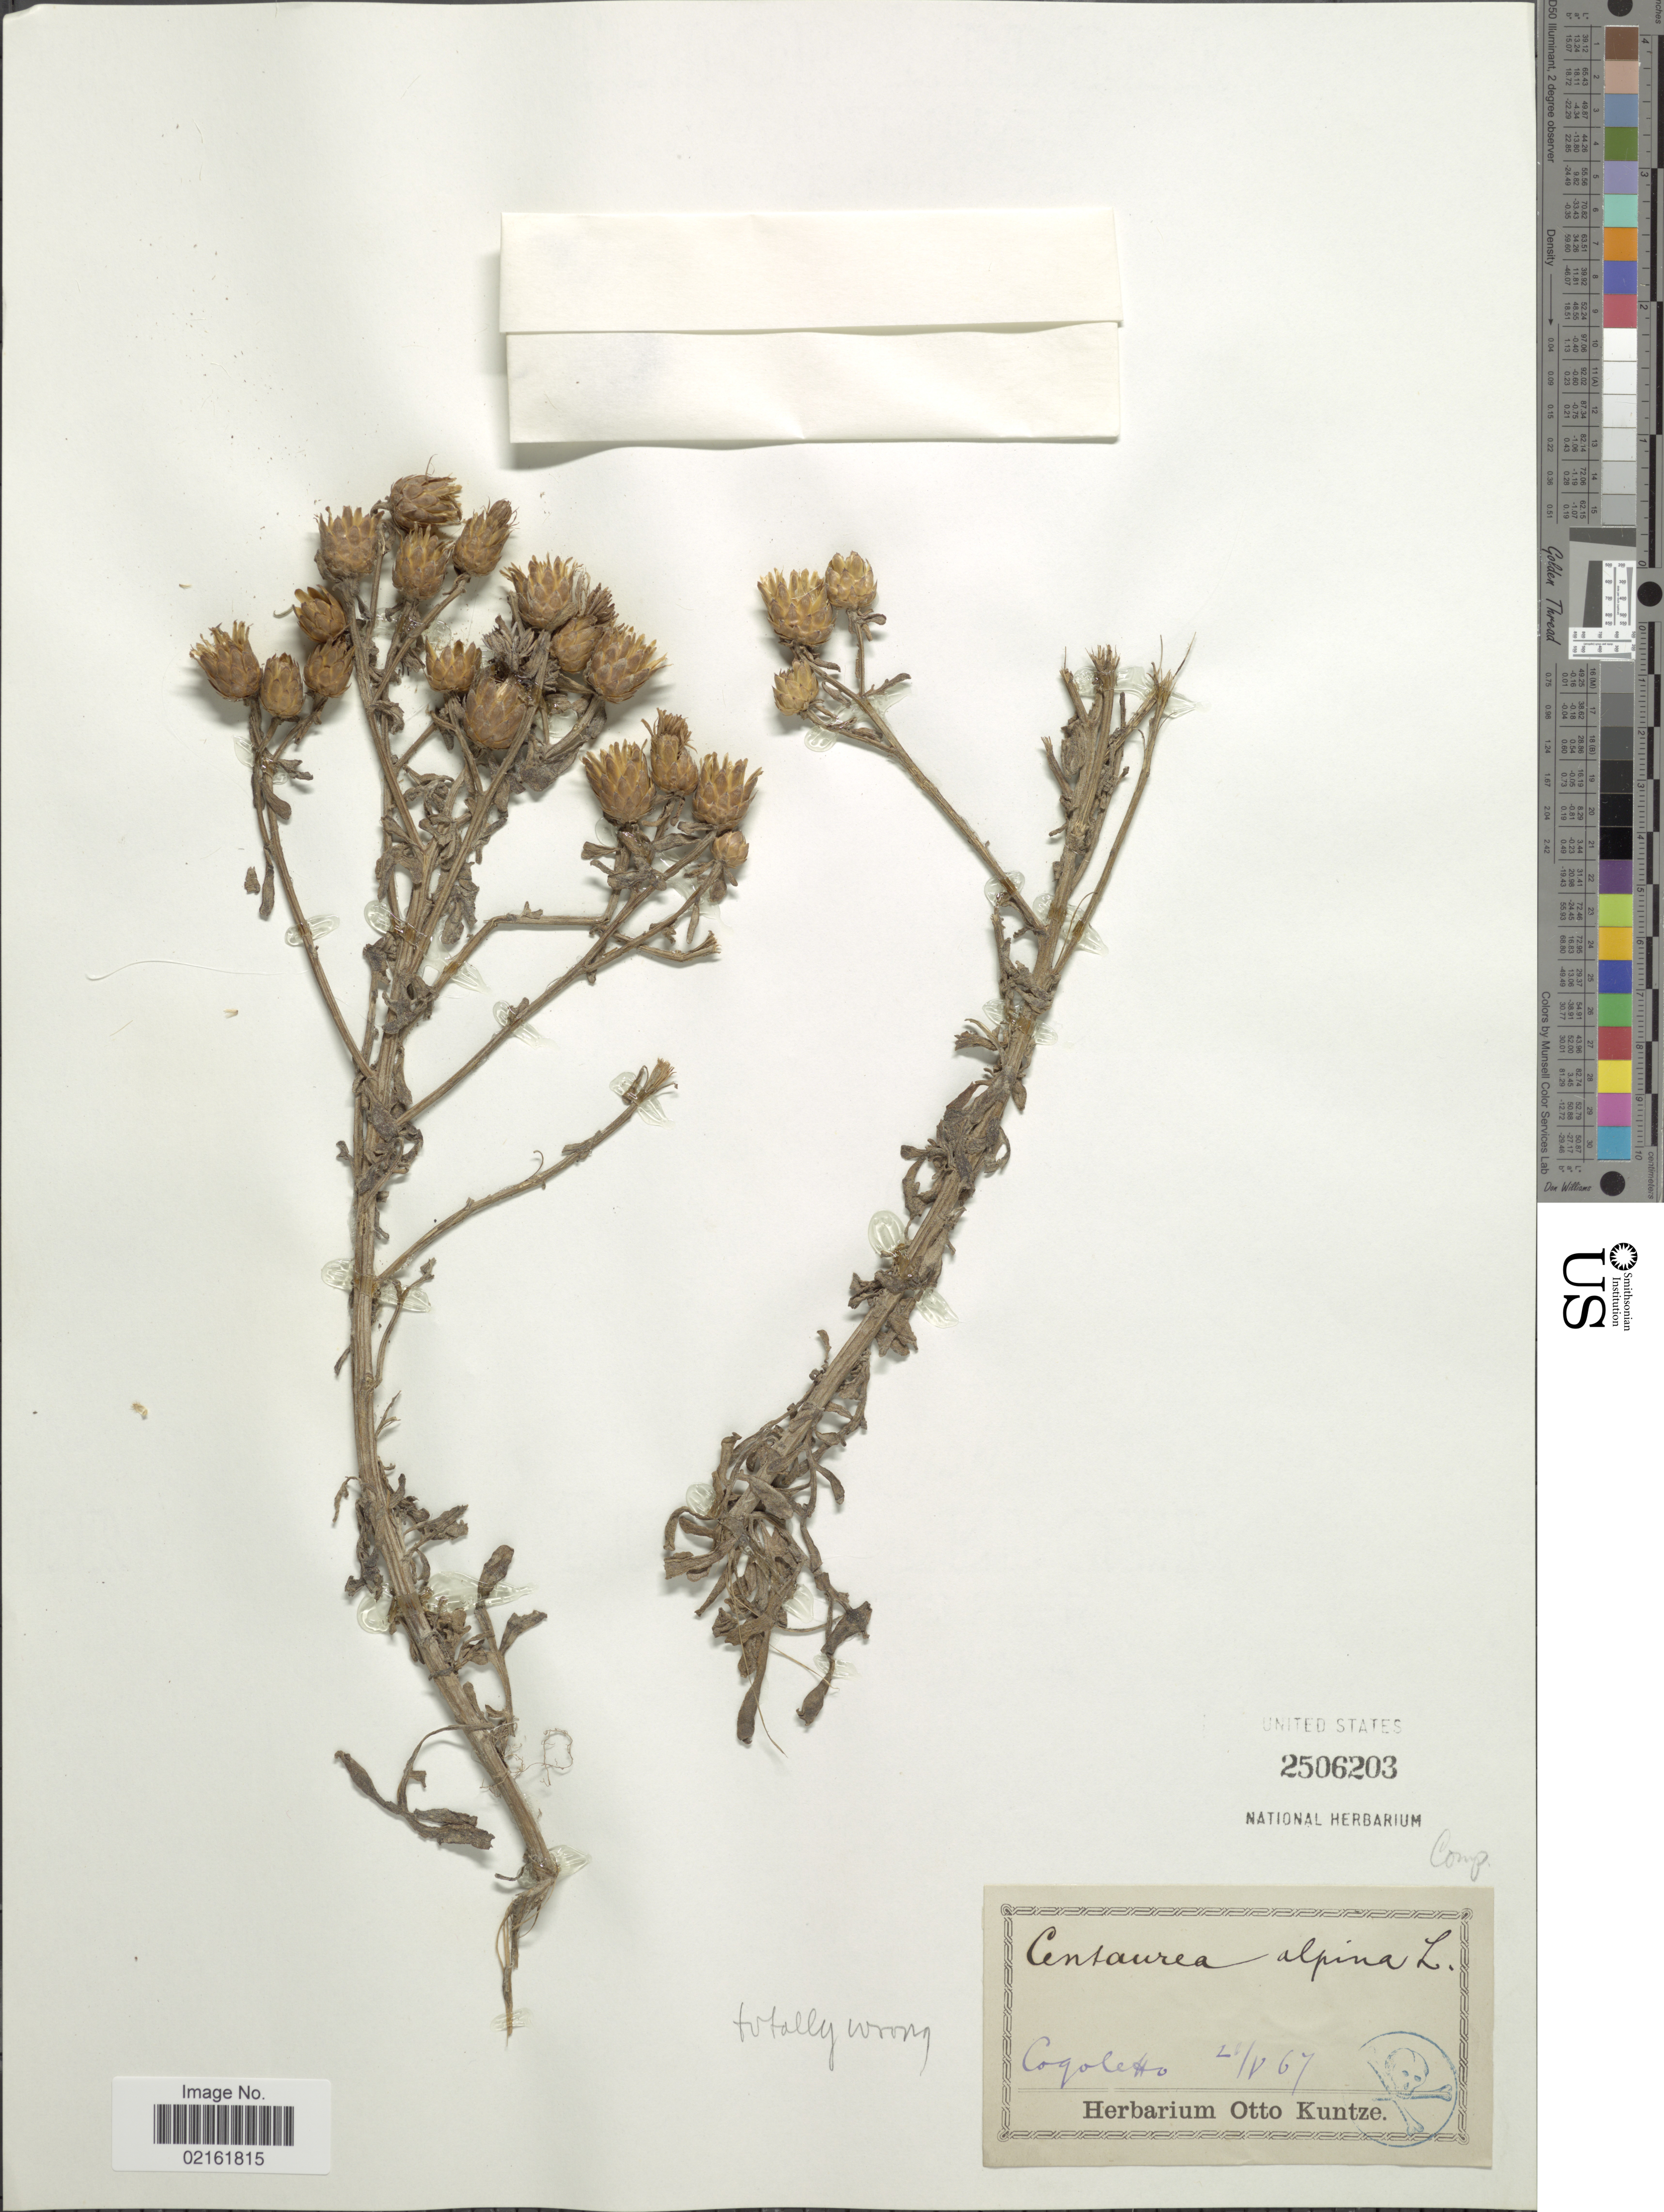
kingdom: Plantae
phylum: Tracheophyta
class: Magnoliopsida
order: Asterales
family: Asteraceae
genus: Centaurea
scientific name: Centaurea sp.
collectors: ex herb. Otto Kuntze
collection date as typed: Transcribed d/m/y: 21/5/67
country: Italy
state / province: Liguria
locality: Coqoletto [interpreted]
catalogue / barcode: US 2506203